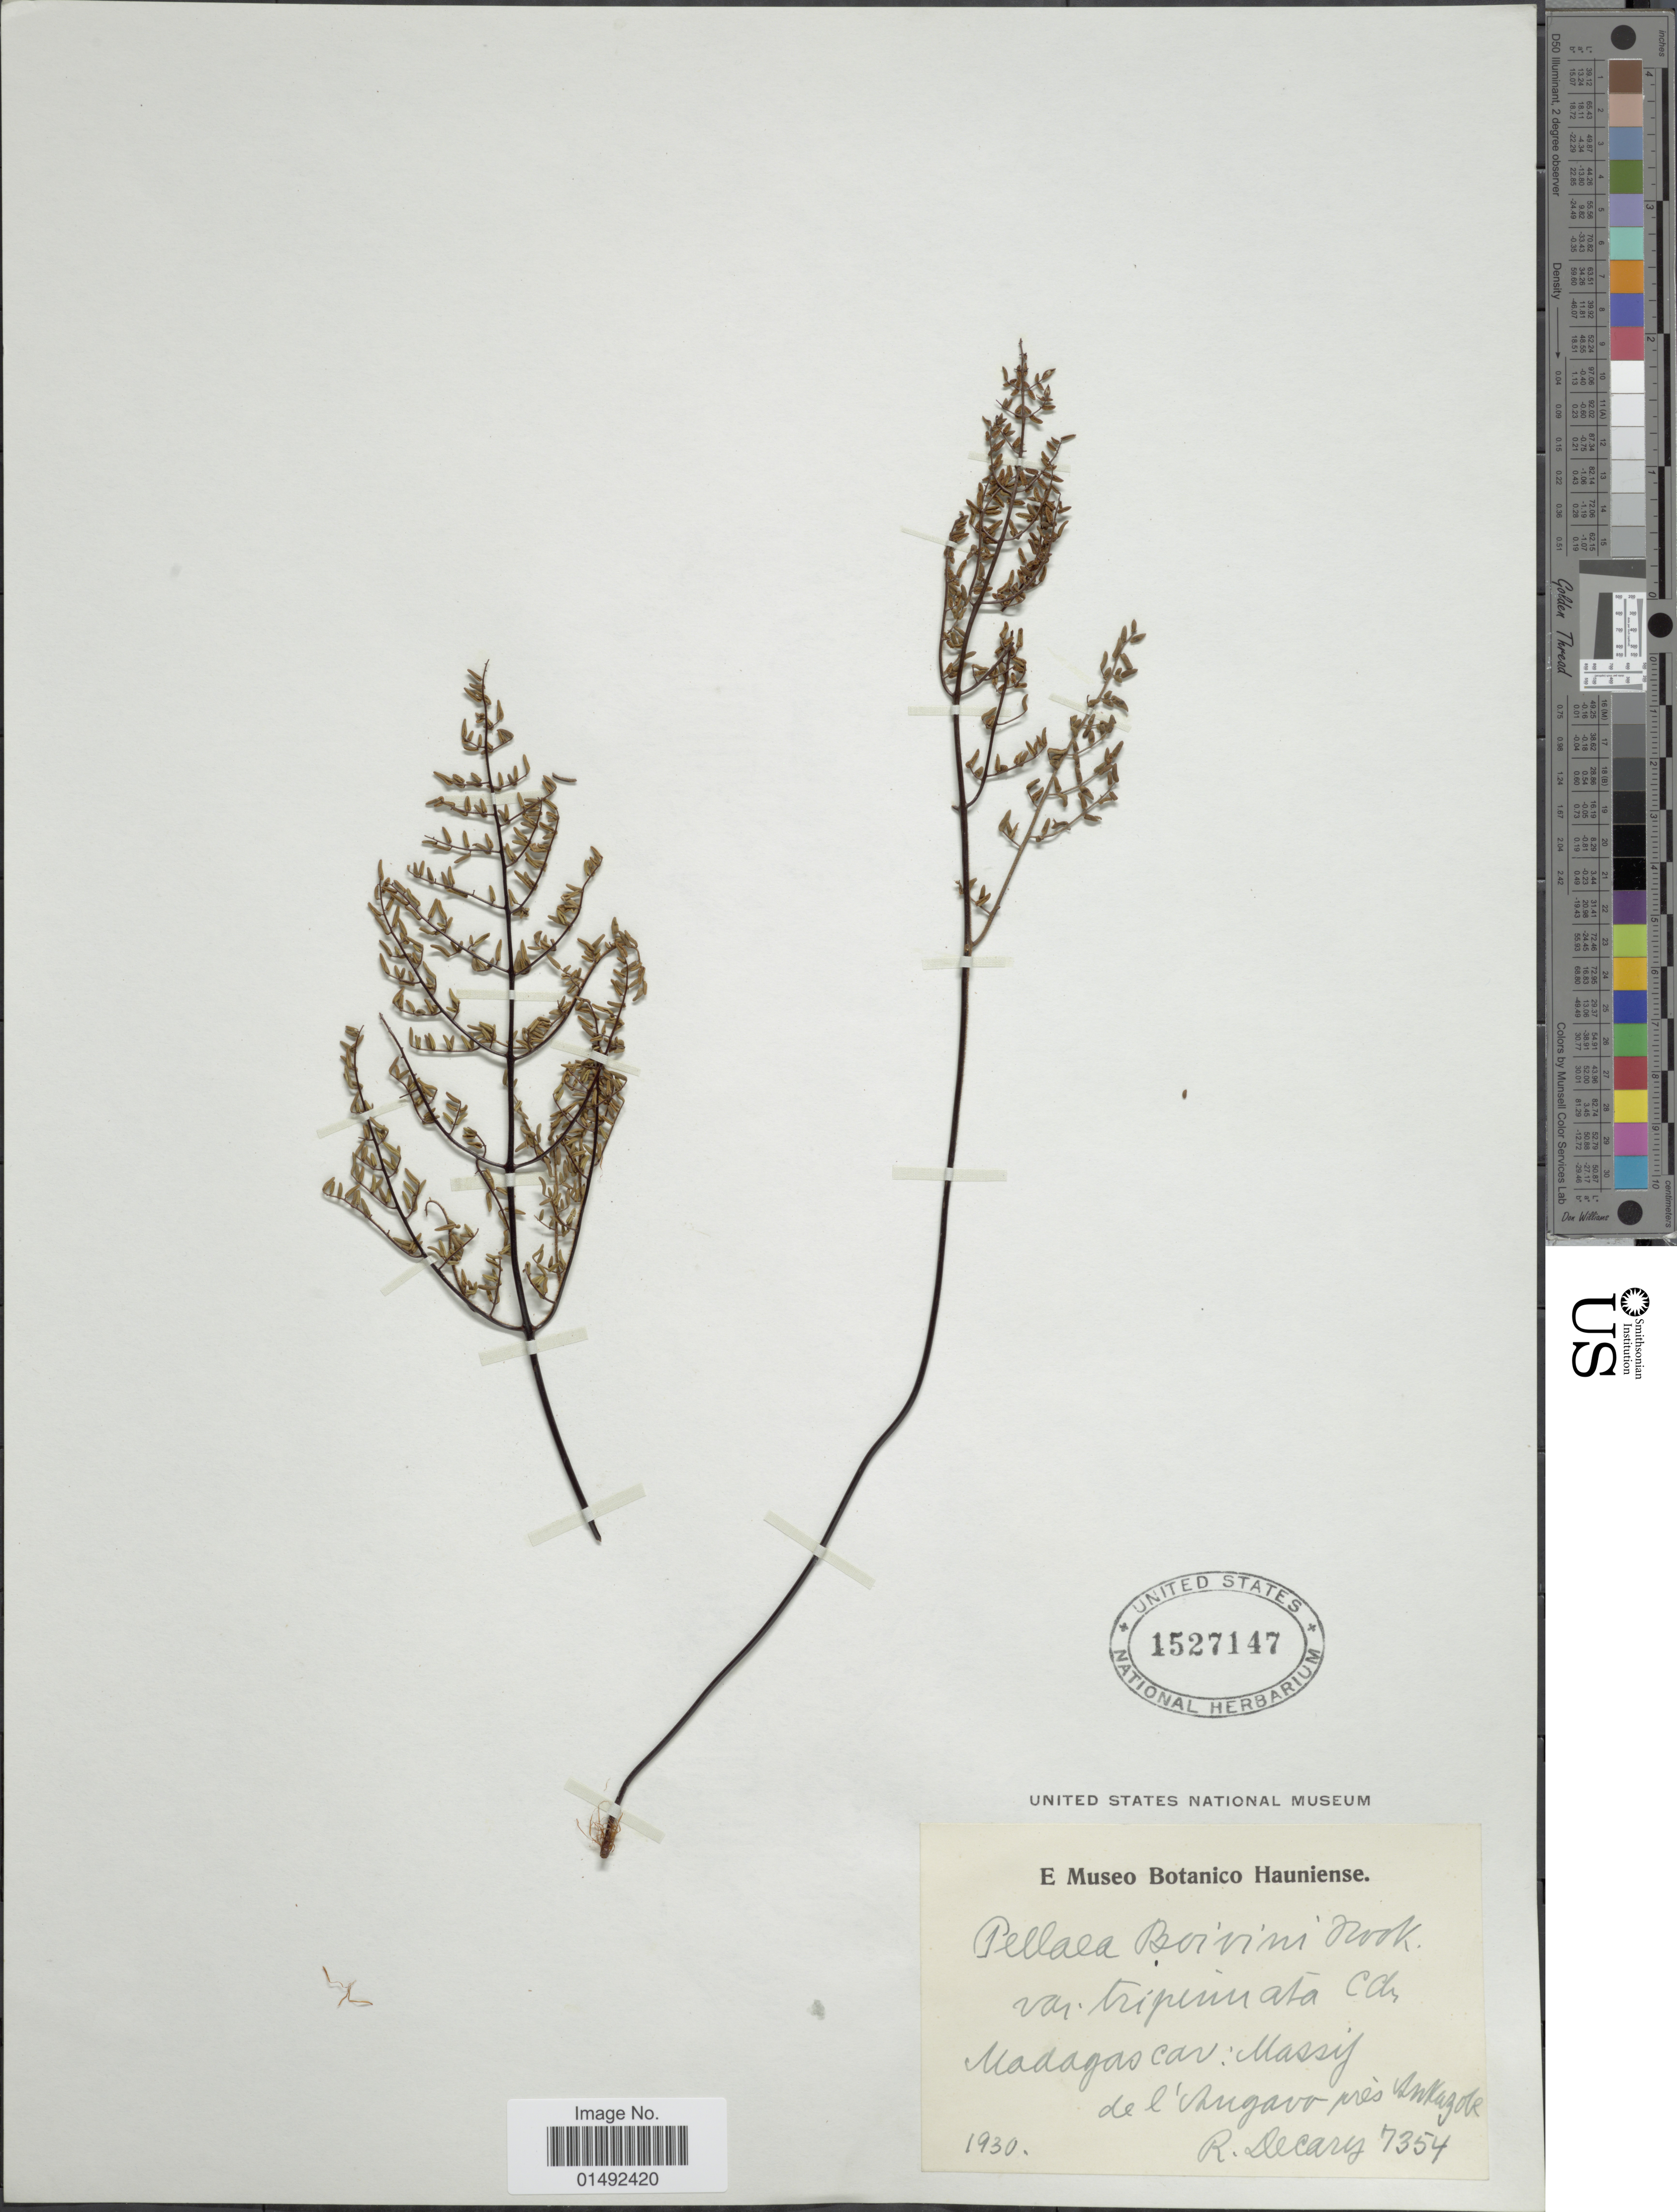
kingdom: Plantae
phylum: Tracheophyta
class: Polypodiopsida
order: Polypodiales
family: Pteridaceae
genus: Pellaea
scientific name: Pellaea boivinii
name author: Hook.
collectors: R. Decary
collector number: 7354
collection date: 1930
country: Madagascar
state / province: Analamanga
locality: Massif de l'Angavo près Ankazobe [Massif of Angavo near Ankazobe]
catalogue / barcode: US 1527147